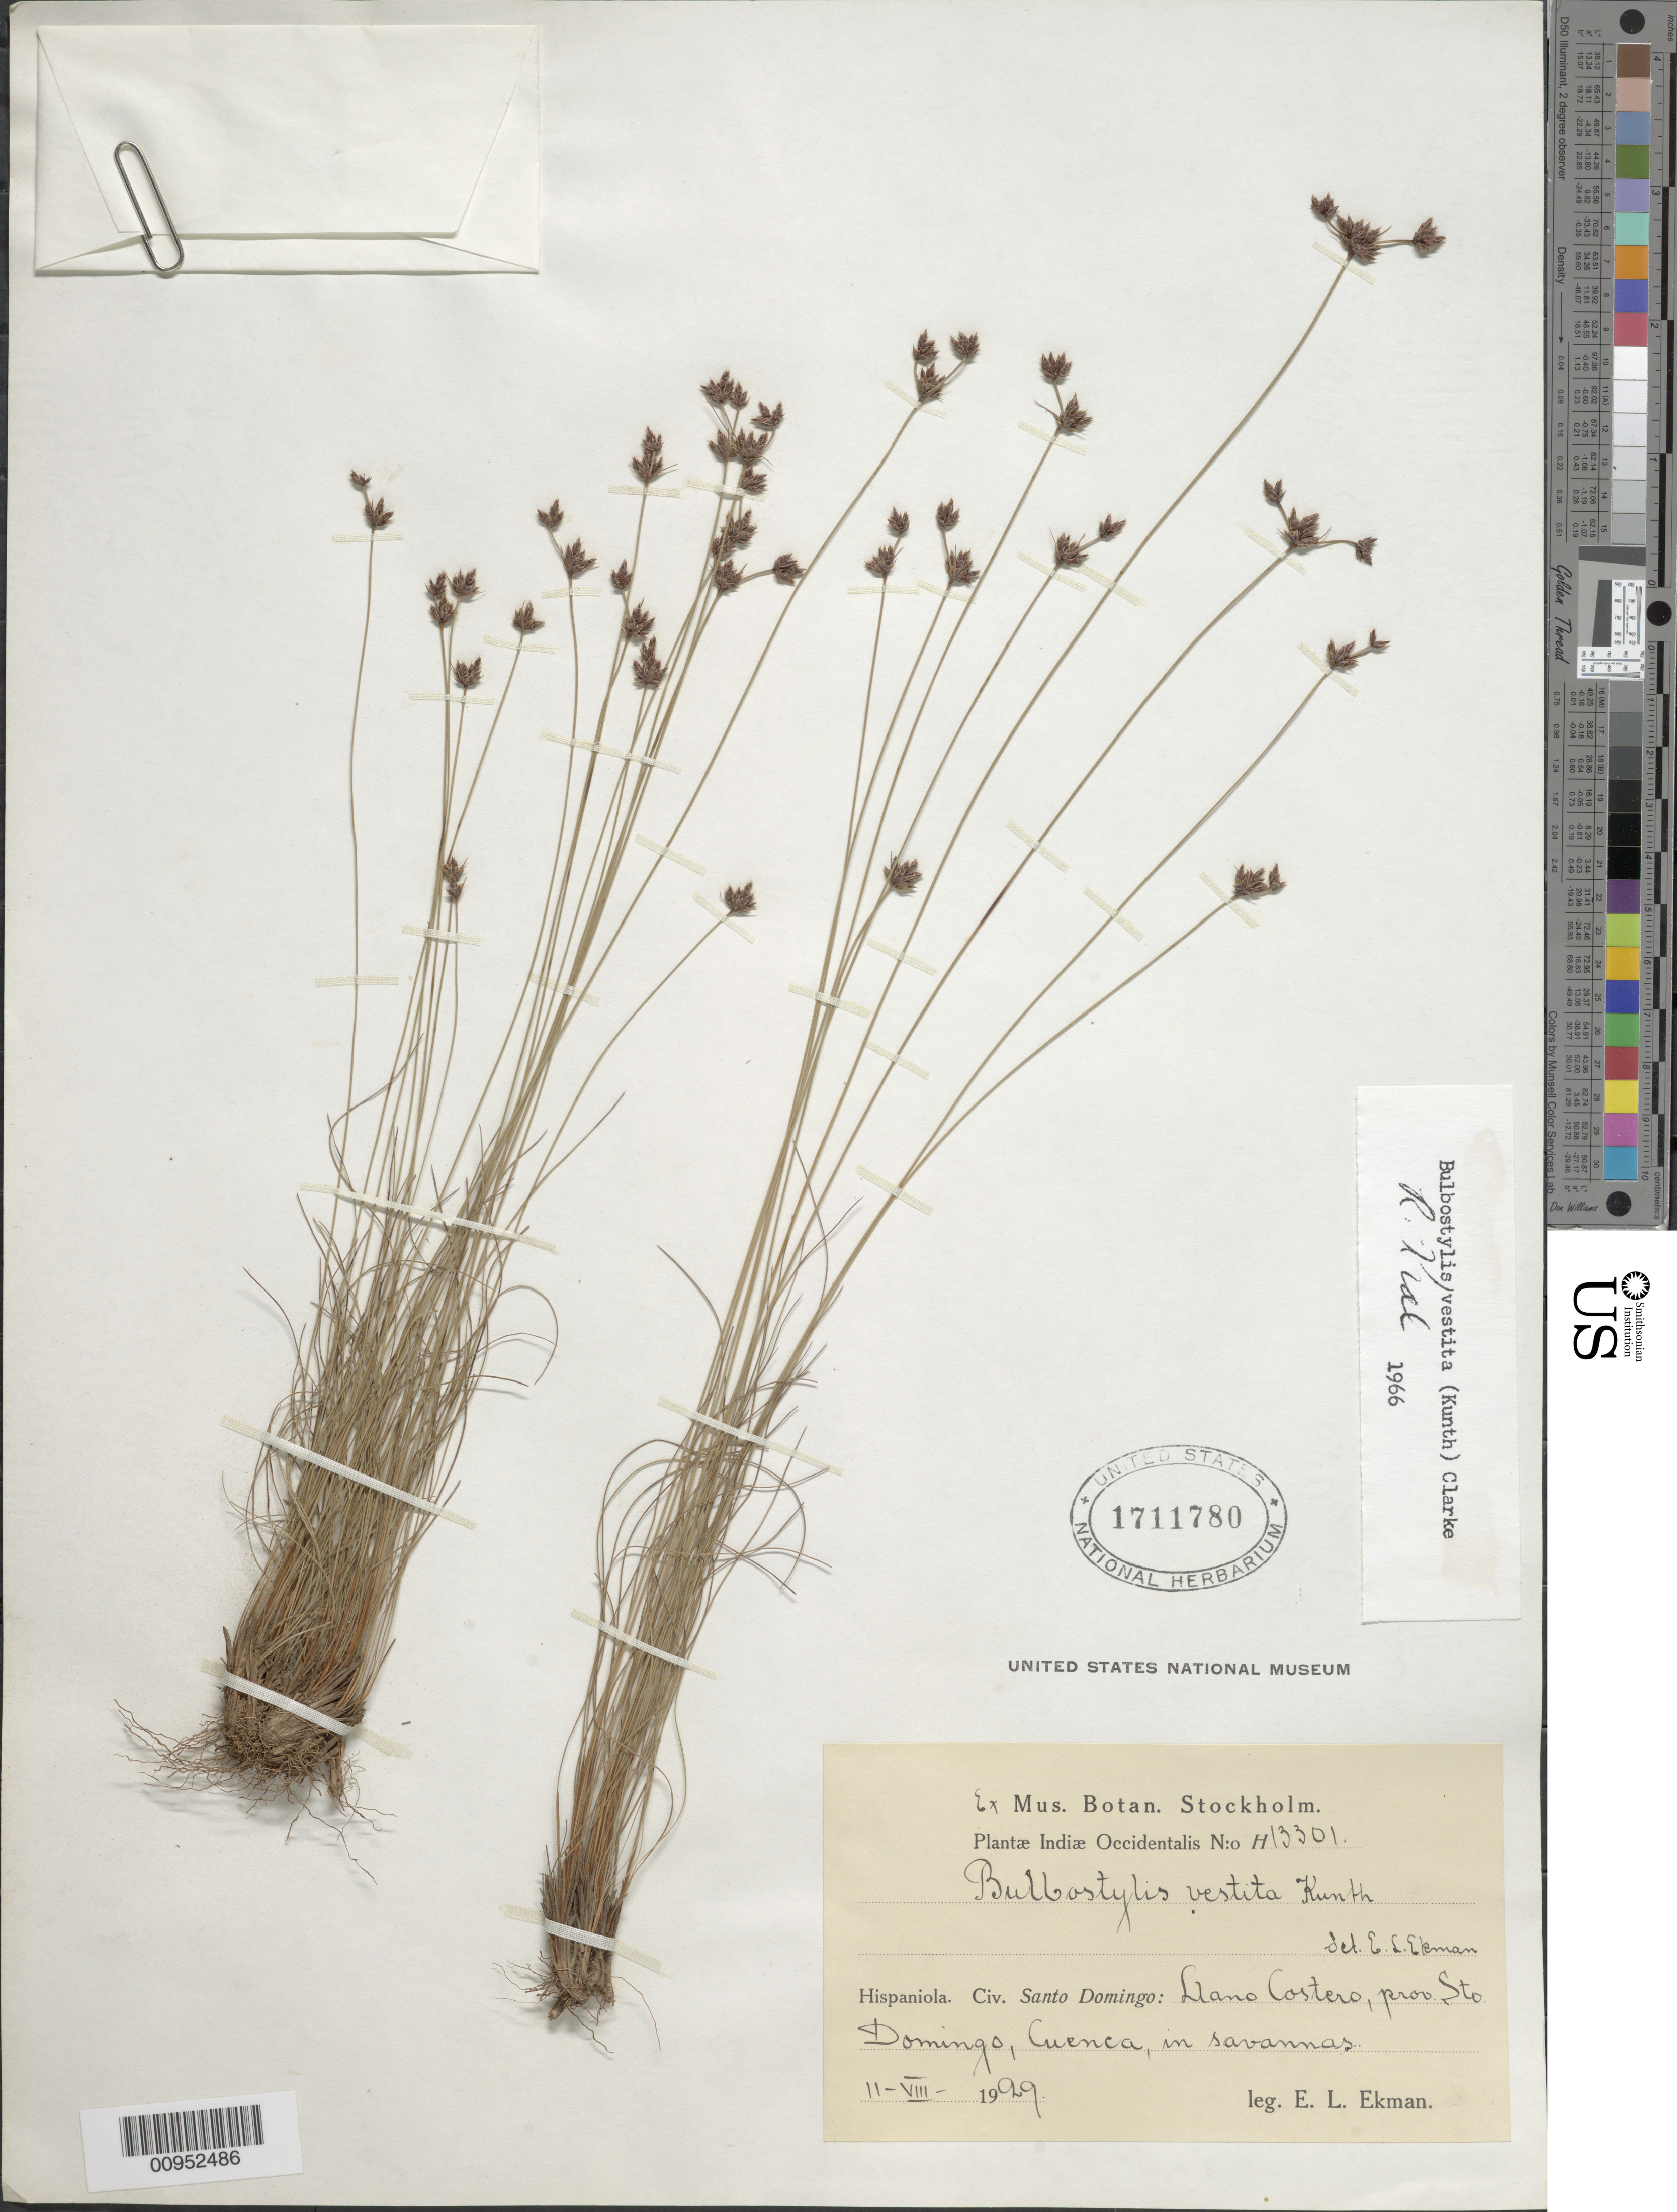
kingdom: Plantae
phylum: Tracheophyta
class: Liliopsida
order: Poales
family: Cyperaceae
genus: Bulbostylis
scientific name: Bulbostylis vestita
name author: (Kunth) C.B. Clarke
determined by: Kral, Robert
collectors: E. L. Ekman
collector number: H 13301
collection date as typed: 11 Aug 1929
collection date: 1929-08-11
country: Dominican Republic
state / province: Santo Domingo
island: Hispaniola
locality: Llano Costero, Cuenca, savannas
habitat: In savannas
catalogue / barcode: US 1711780